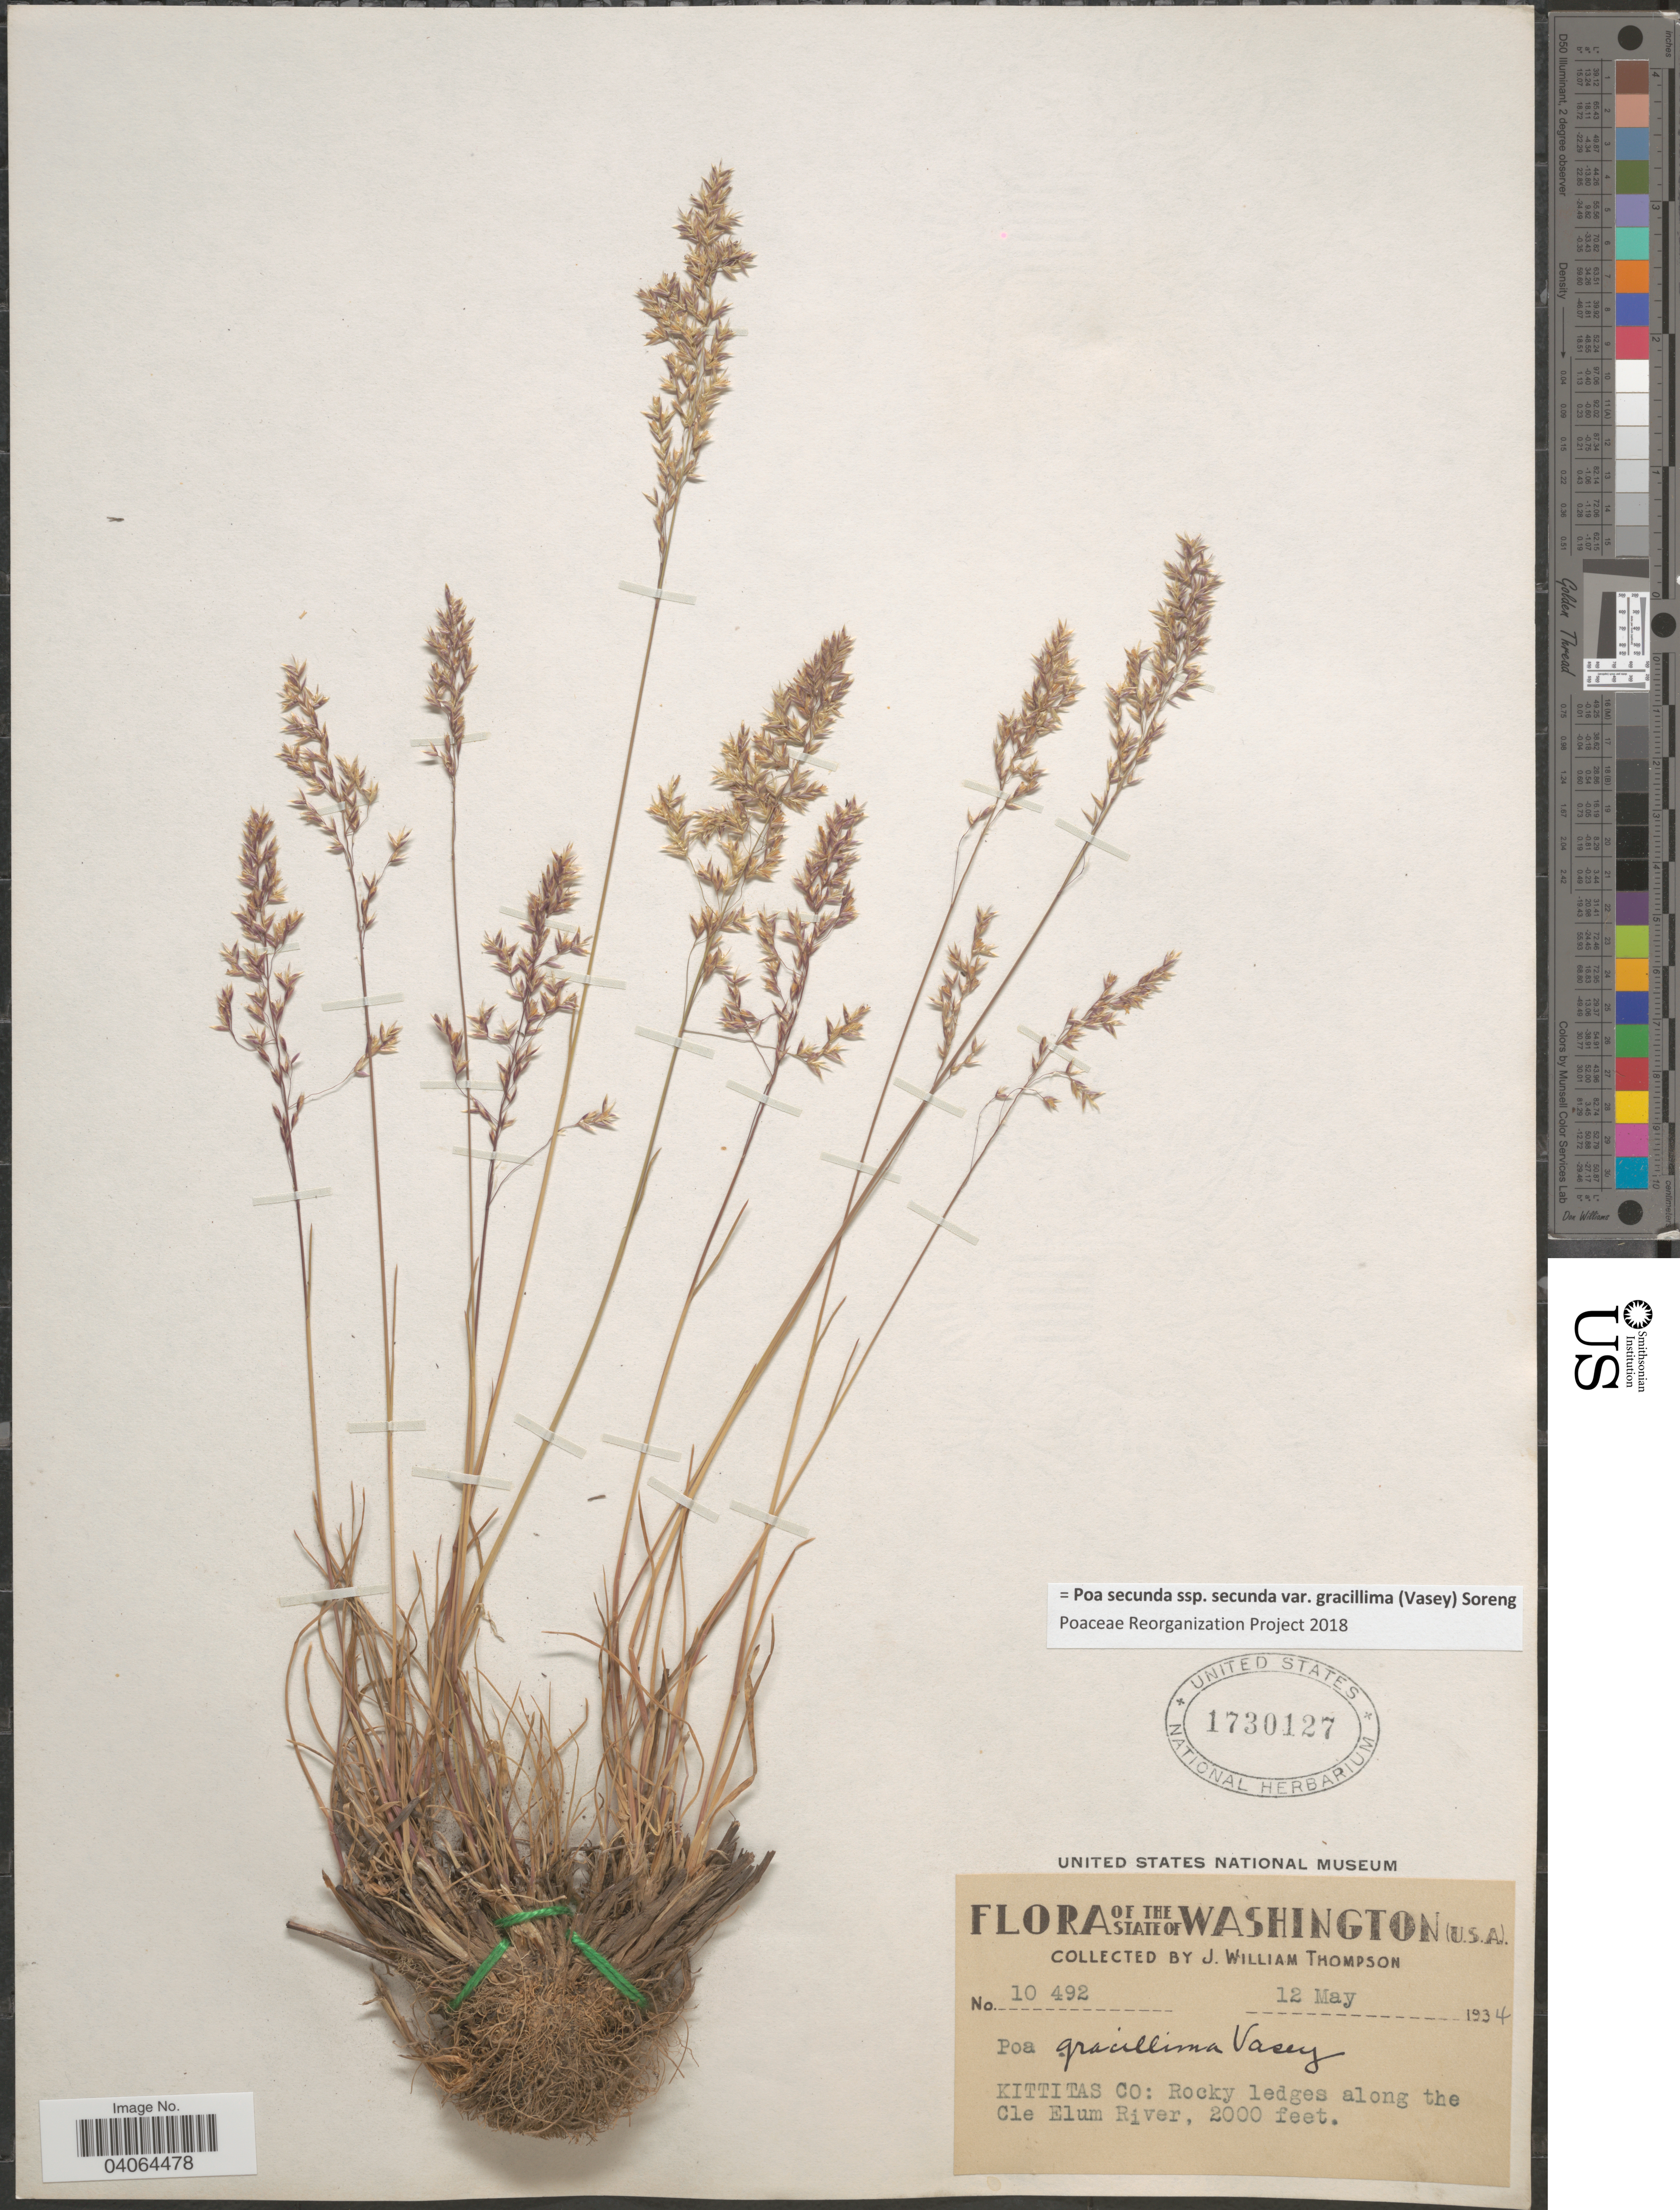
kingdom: Plantae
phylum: Tracheophyta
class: Liliopsida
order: Poales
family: Poaceae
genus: Poa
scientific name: Poa secunda subsp. secunda var. gracillima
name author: (Vasey) Soreng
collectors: J. W. Thompson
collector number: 10492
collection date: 1934-05-12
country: United States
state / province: Washington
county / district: Kittitas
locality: Kittitas Co: Rocky ledges along the Cle Elum River.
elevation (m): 610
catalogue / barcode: US 1730127